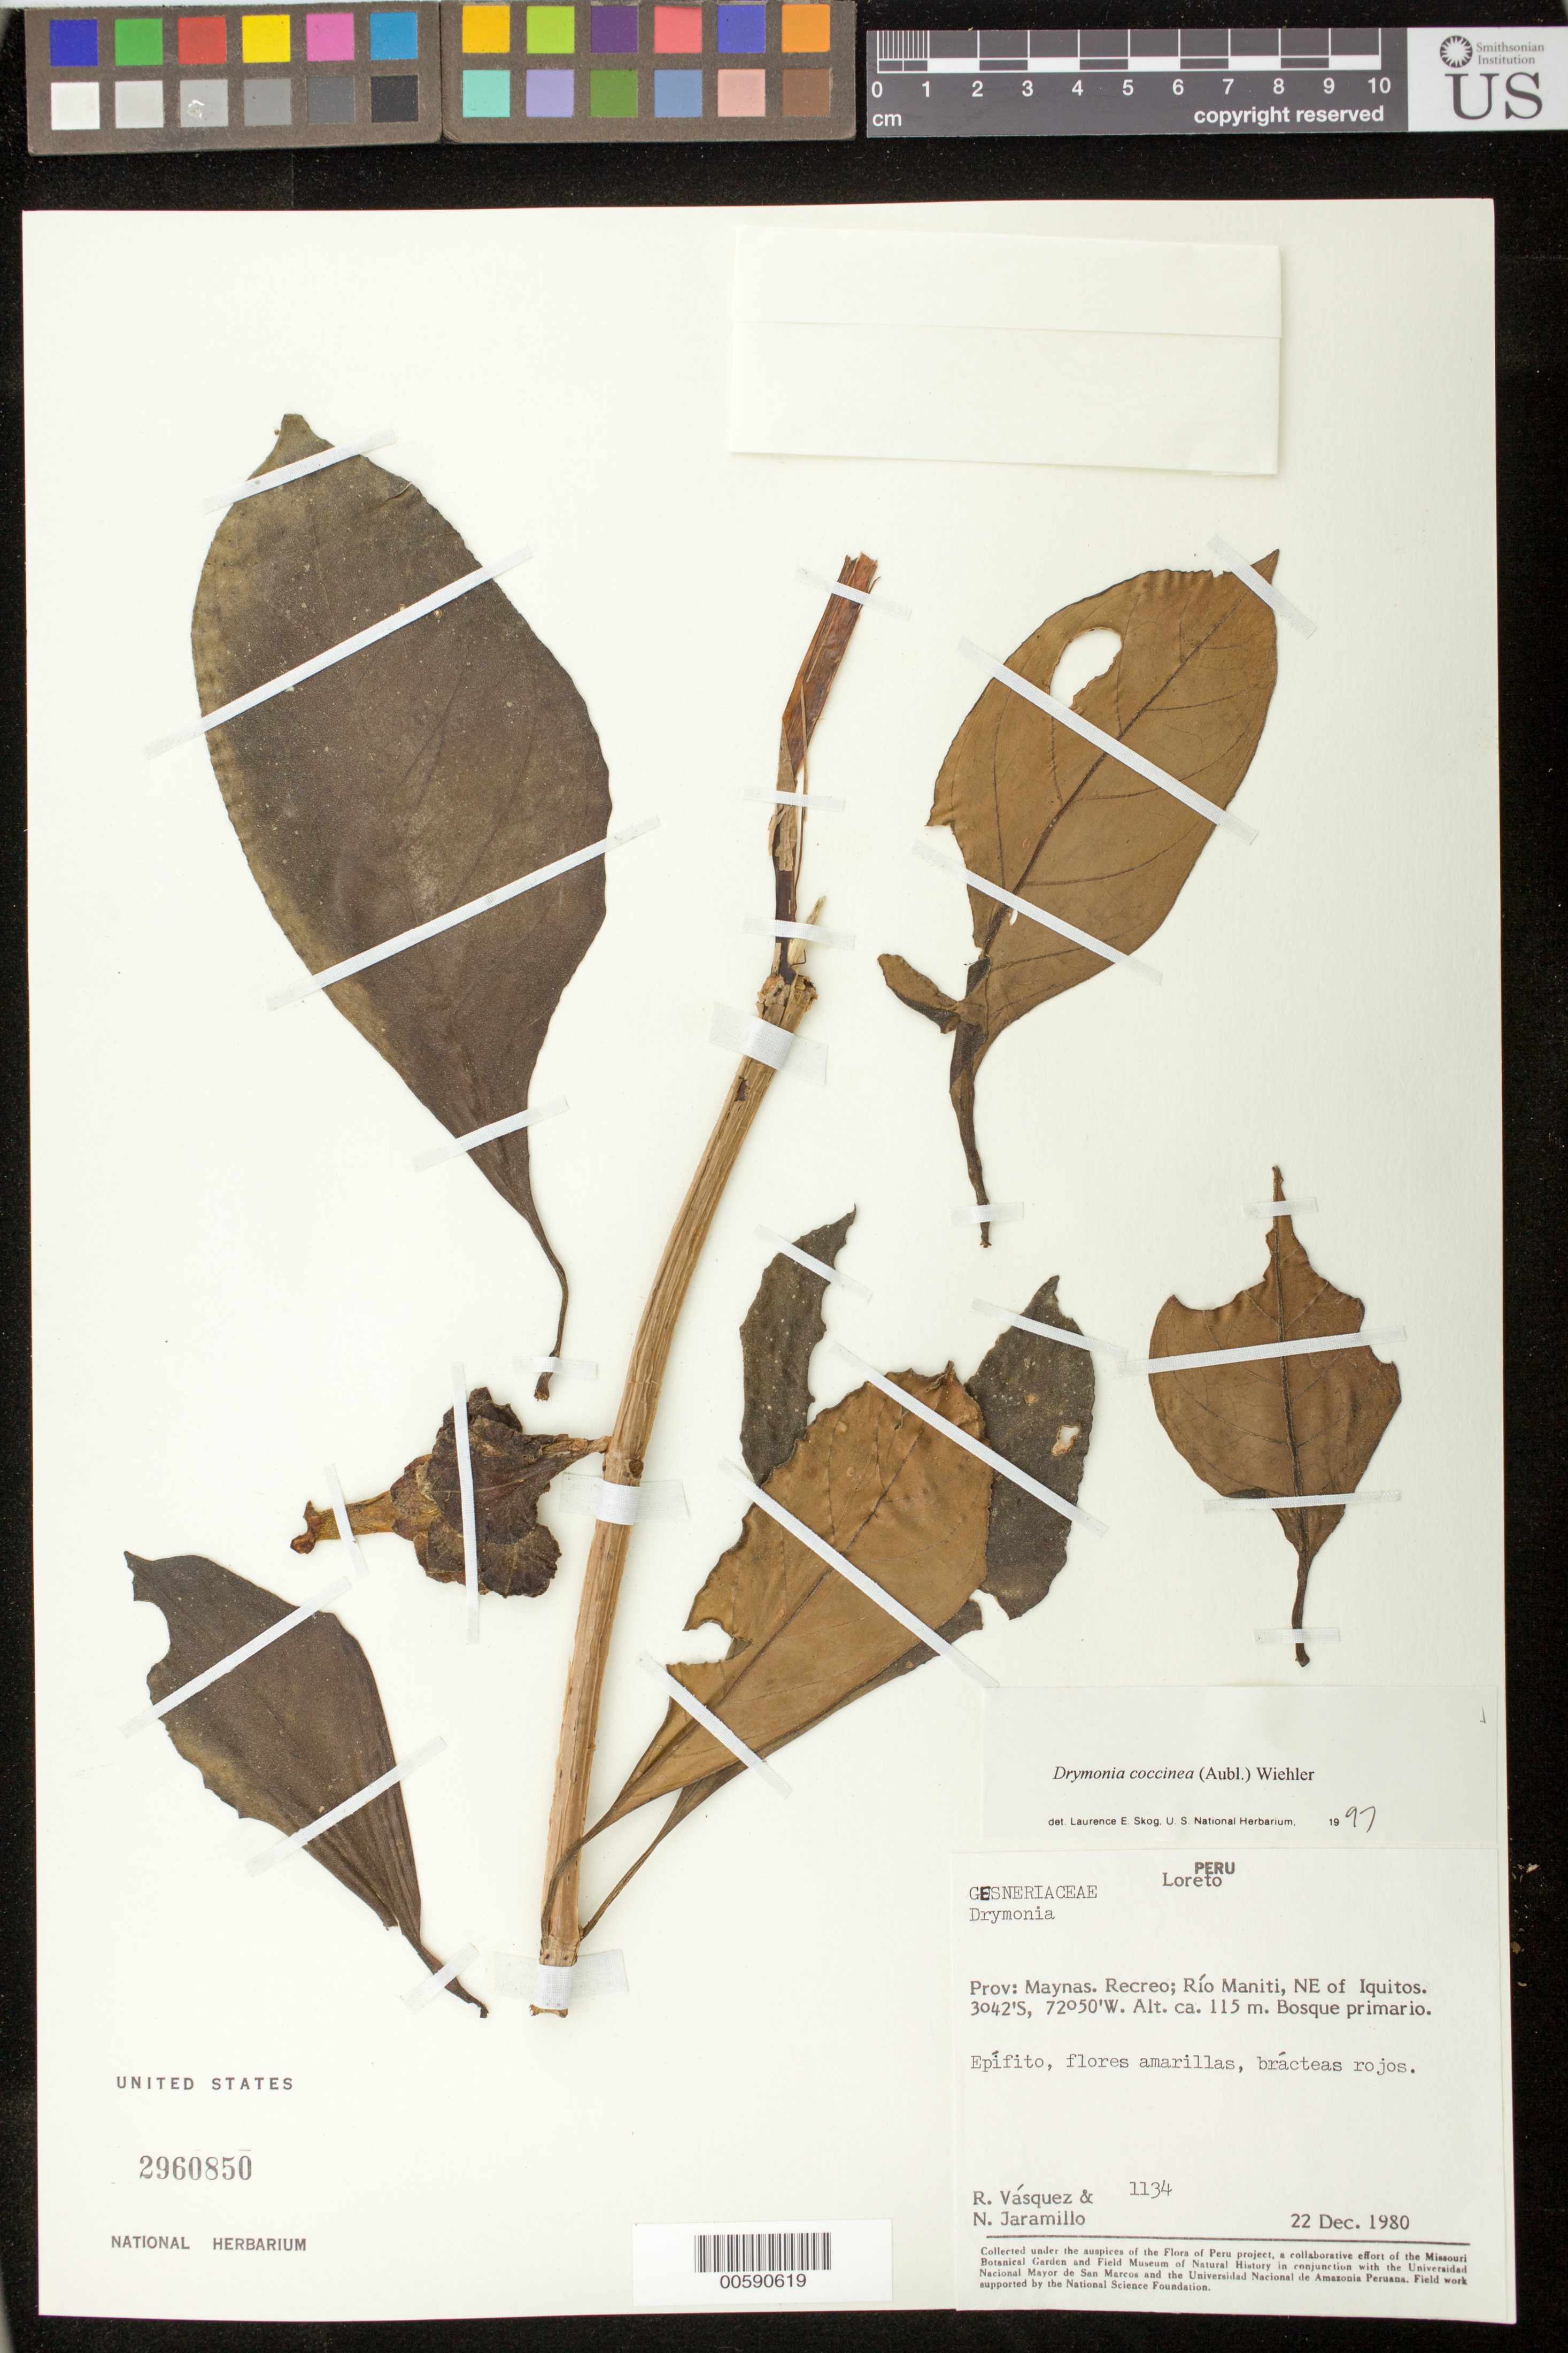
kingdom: Plantae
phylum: Tracheophyta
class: Magnoliopsida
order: Lamiales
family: Gesneriaceae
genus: Drymonia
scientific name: Drymonia coccinea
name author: (Aubl.) Wiehler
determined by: Skog, Laurence E.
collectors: R. Vásquez & N. Jaramillo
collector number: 1134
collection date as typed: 22 Dec 1980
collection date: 1980-12-22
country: Peru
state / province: Loreto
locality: Prov. Maynas; Recreo, Río Maniti, NE of Iquitos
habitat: Bosque primario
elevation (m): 115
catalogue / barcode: US 2960850